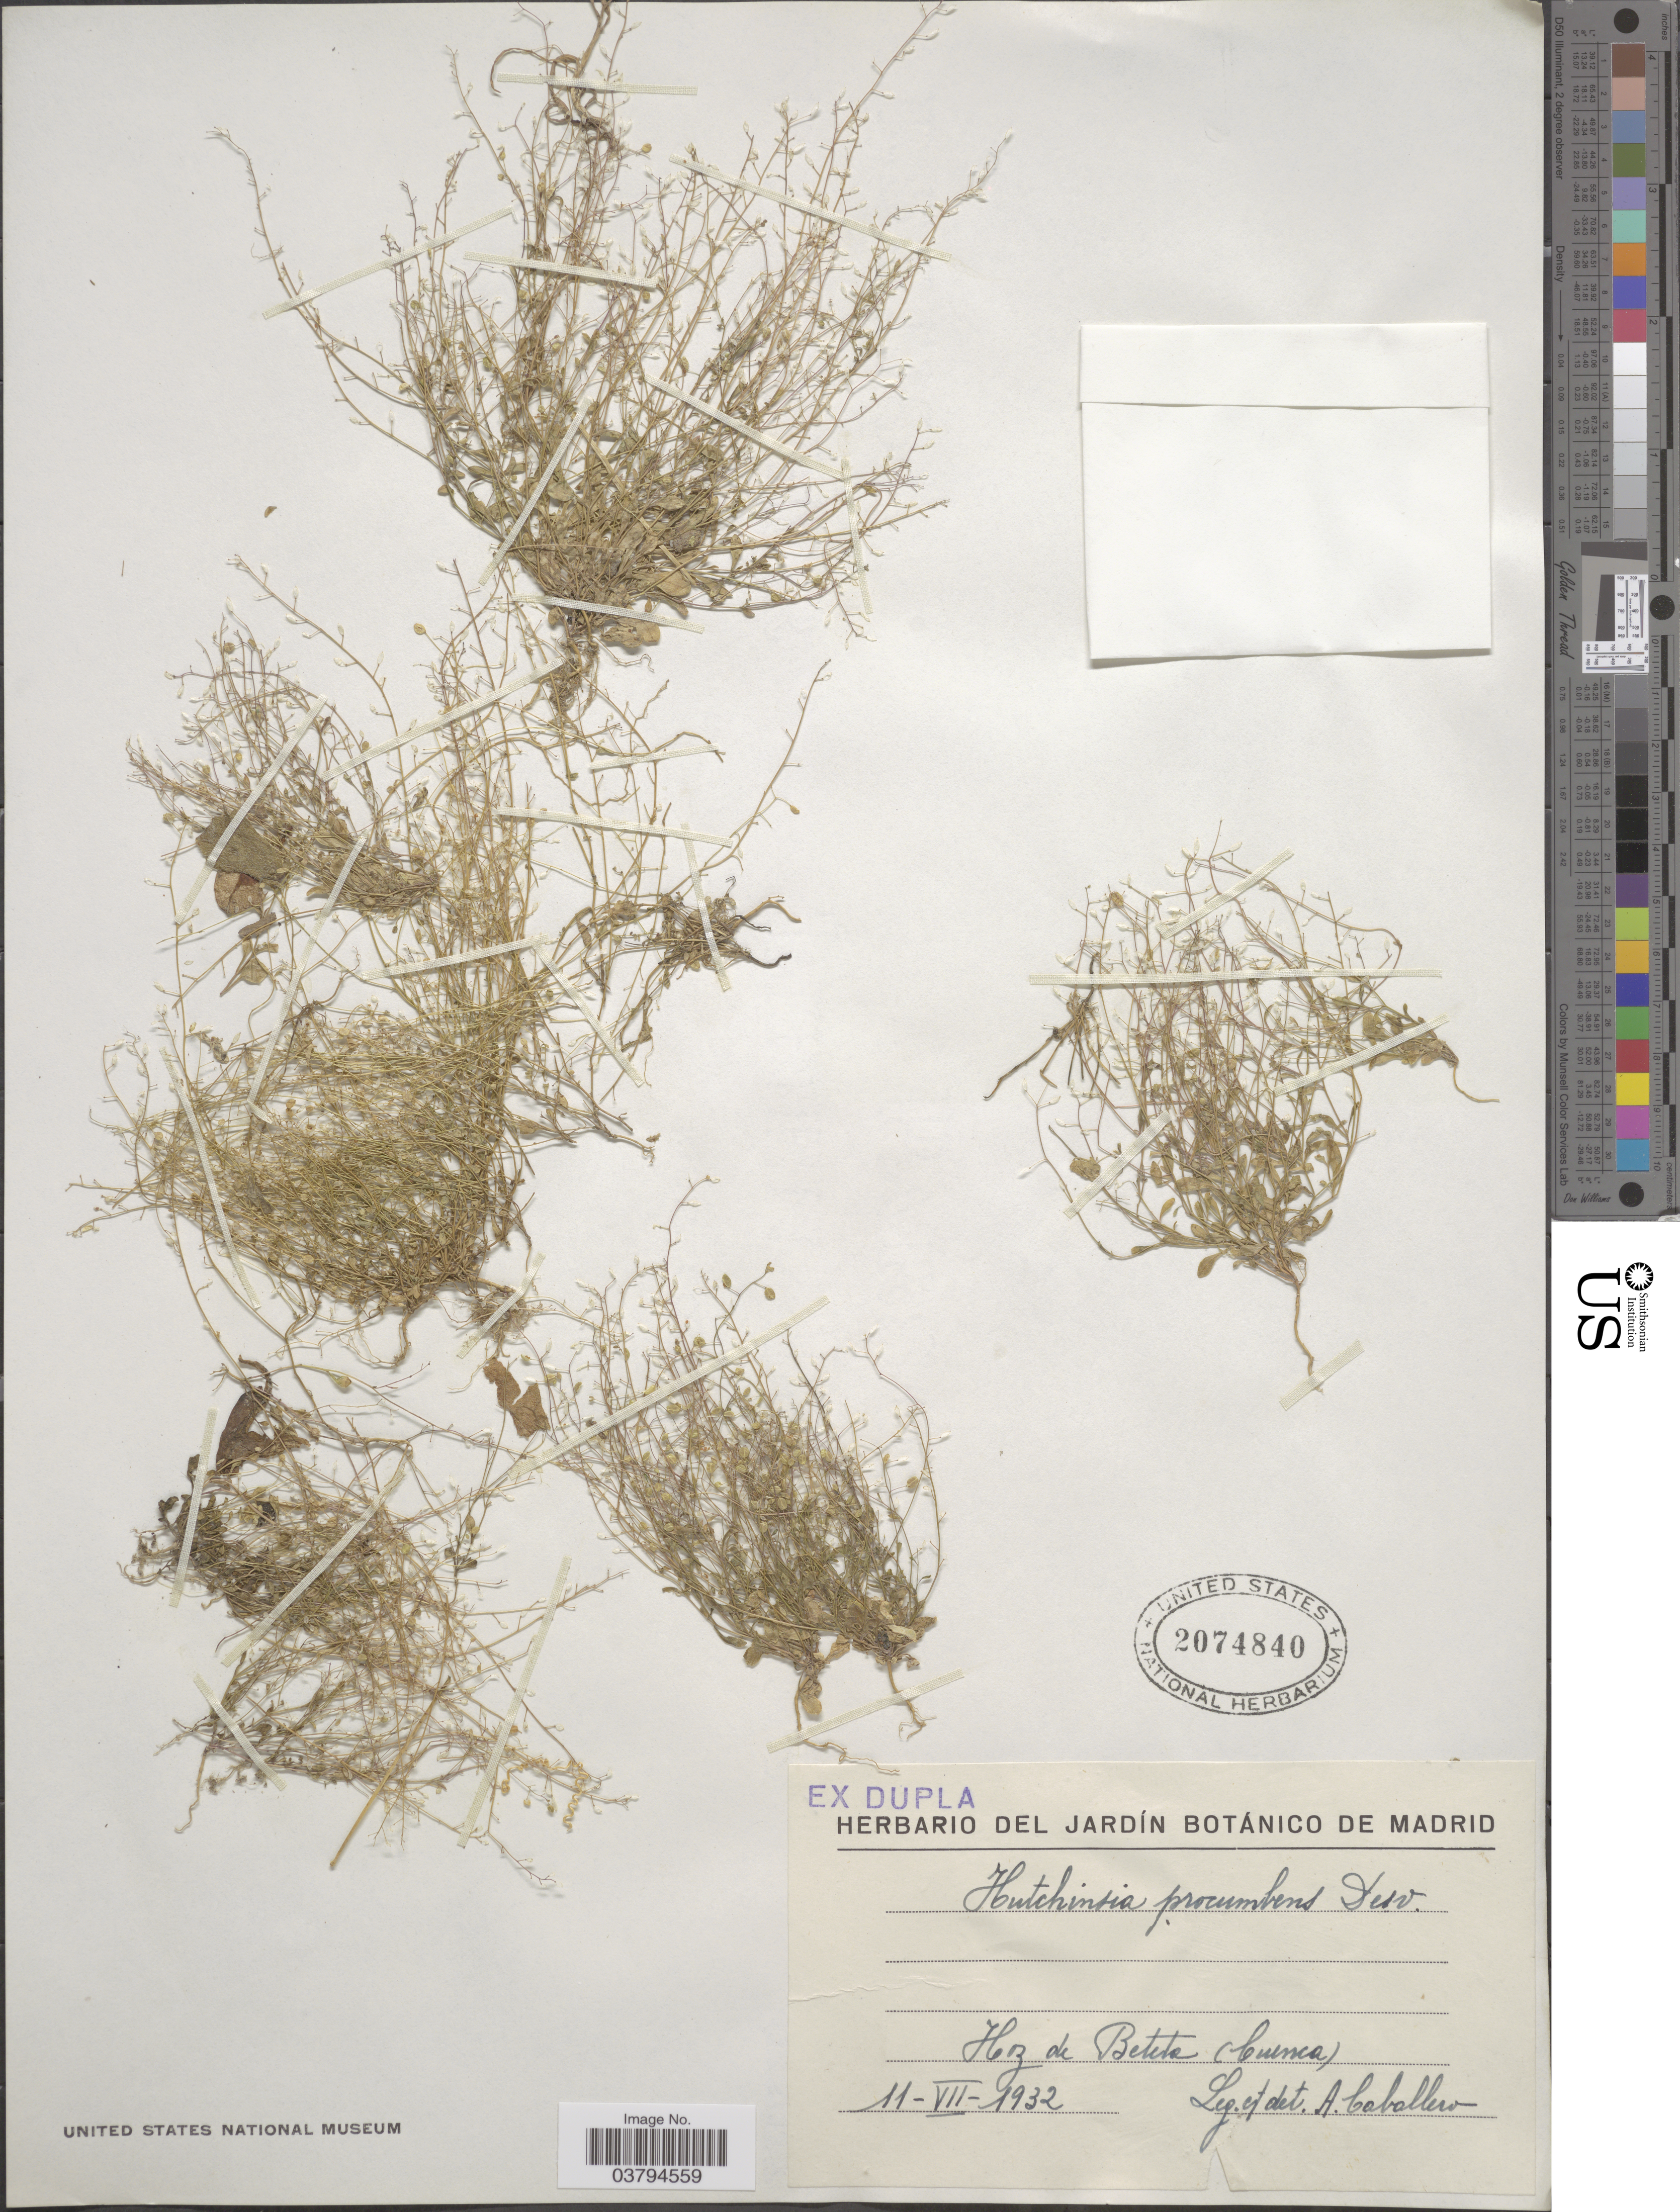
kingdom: Plantae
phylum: Tracheophyta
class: Magnoliopsida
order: Brassicales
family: Brassicaceae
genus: Hutchinsia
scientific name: Hutchinsia procumbens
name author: (L.) Desv.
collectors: A. Caballero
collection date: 1932-07-11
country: Spain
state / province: Madrid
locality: Hoz de Beteta (Cuenca).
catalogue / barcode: US 2074840